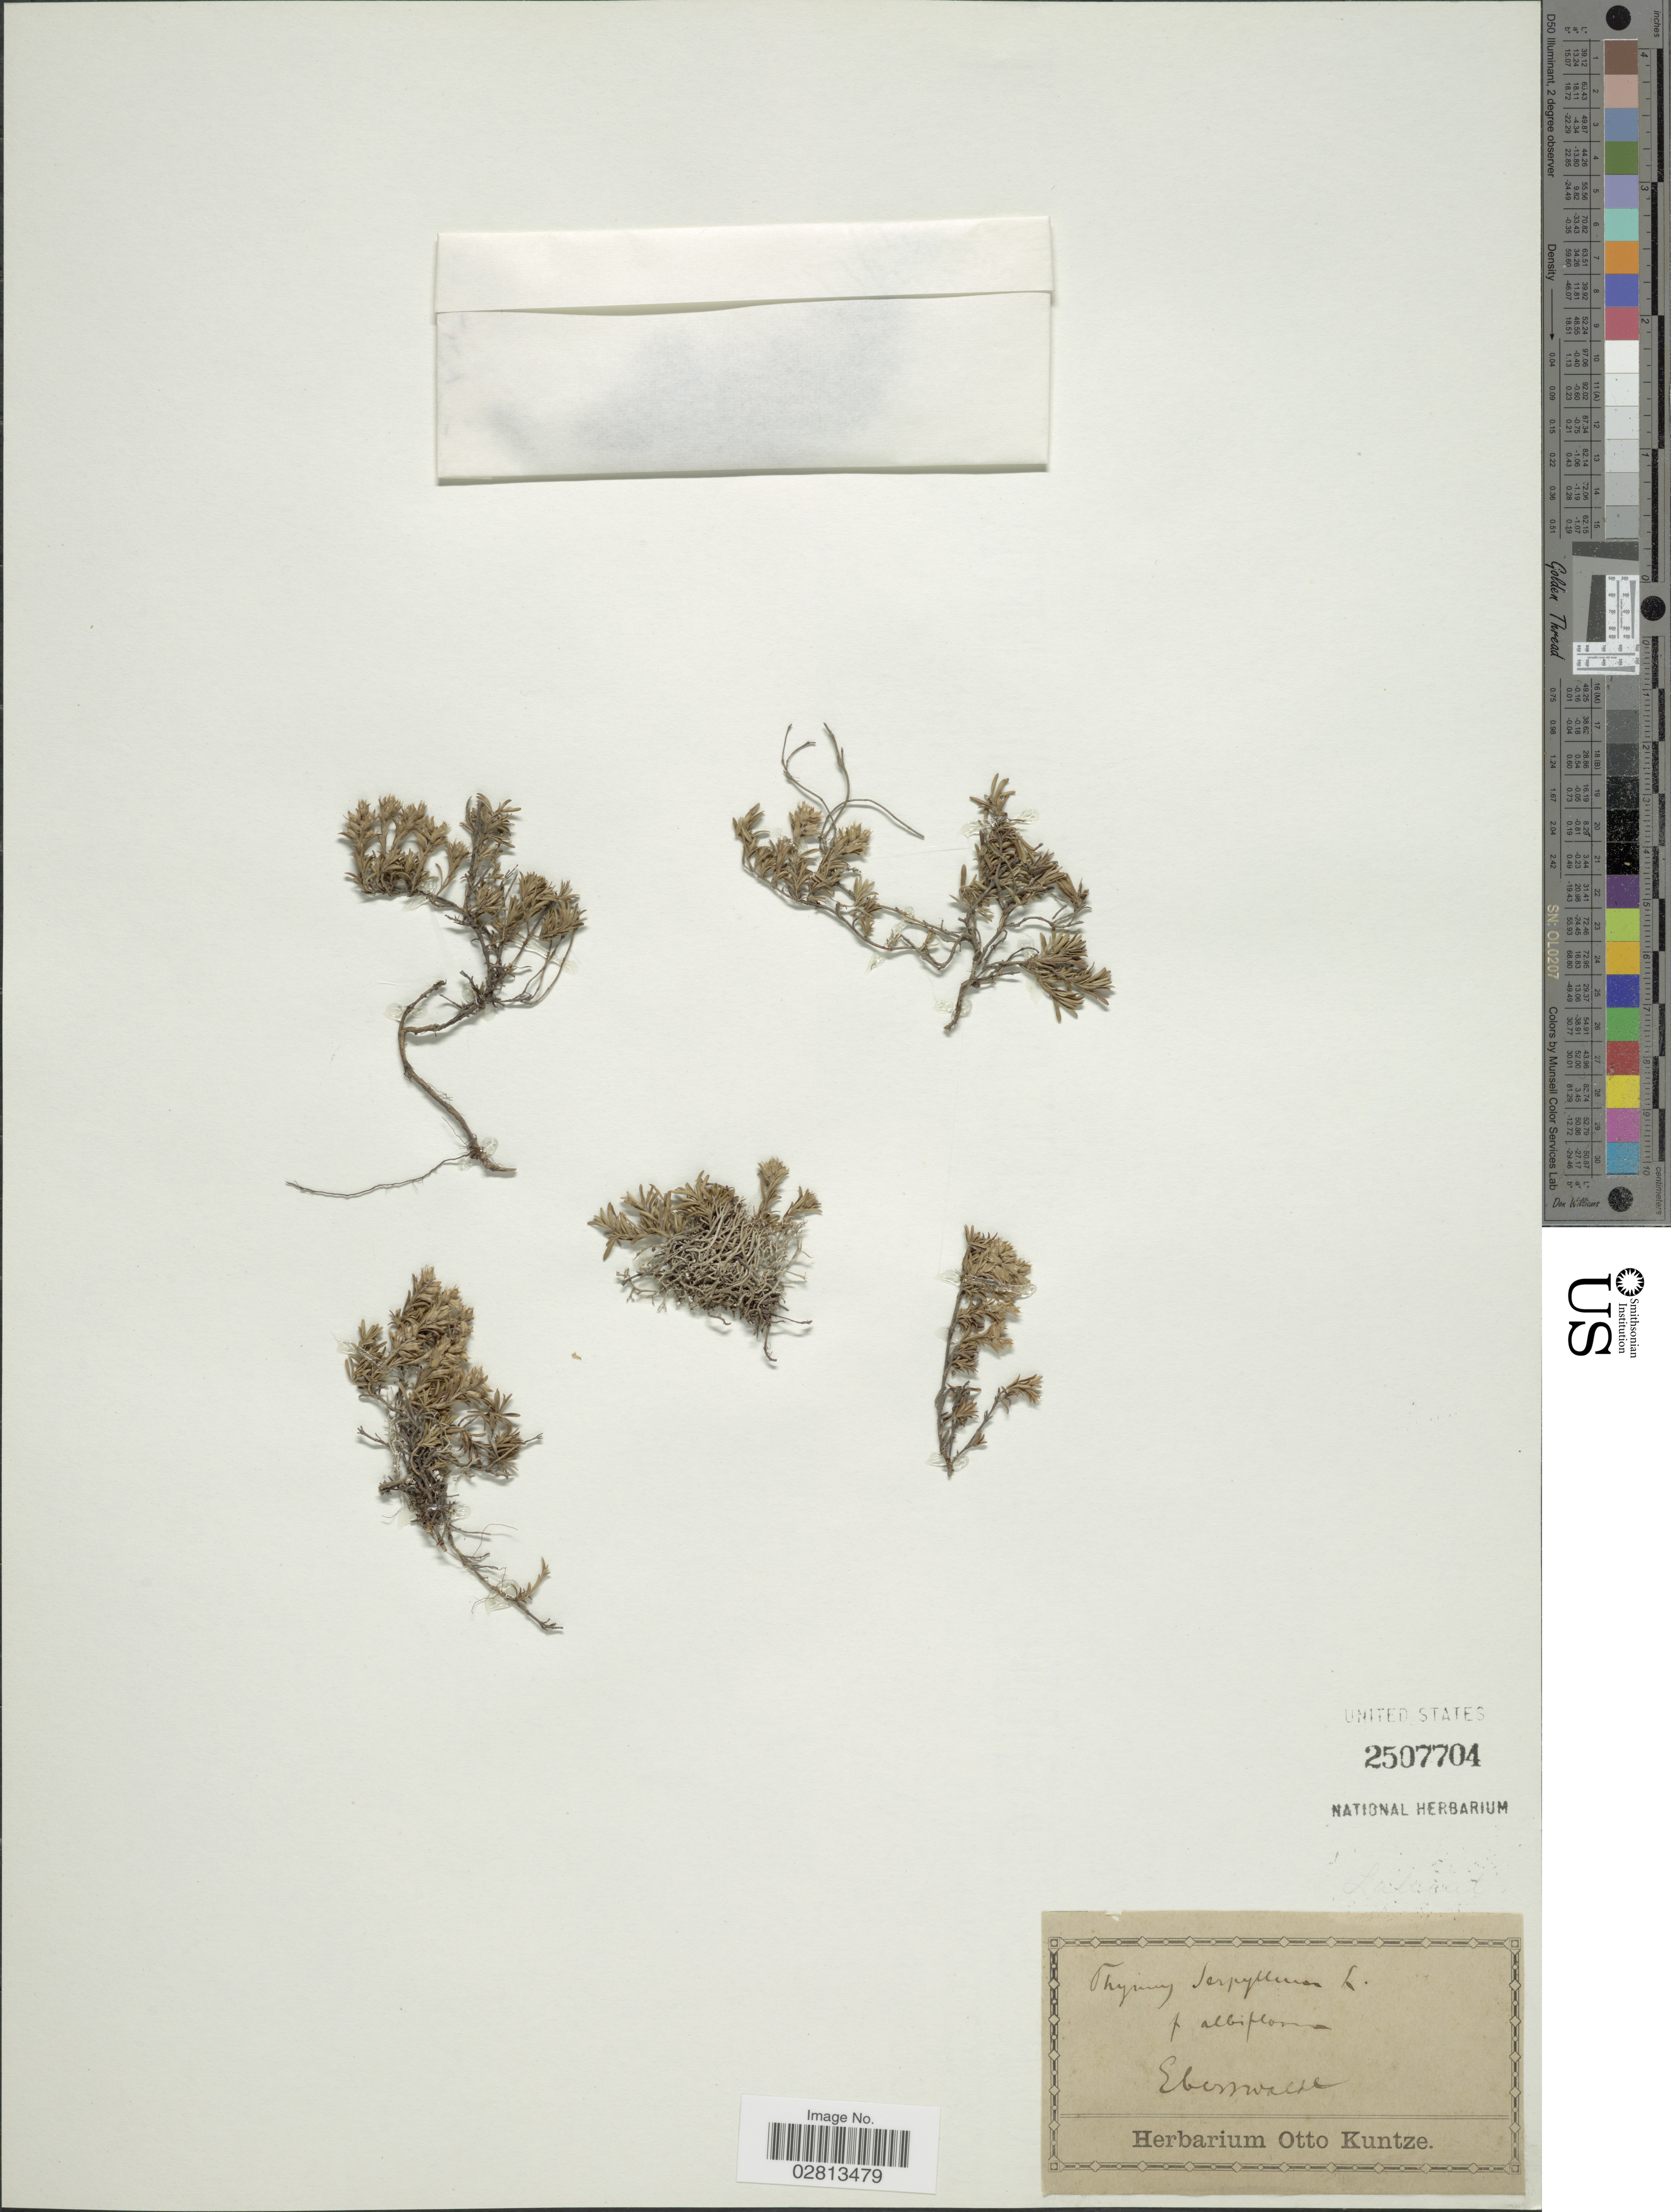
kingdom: Plantae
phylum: Tracheophyta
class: Magnoliopsida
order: Lamiales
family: Lamiaceae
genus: Thymus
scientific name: Thymus serpyllum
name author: L.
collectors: ex herb. Otto Kuntze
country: Germany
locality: Eberswalde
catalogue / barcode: US 2507704